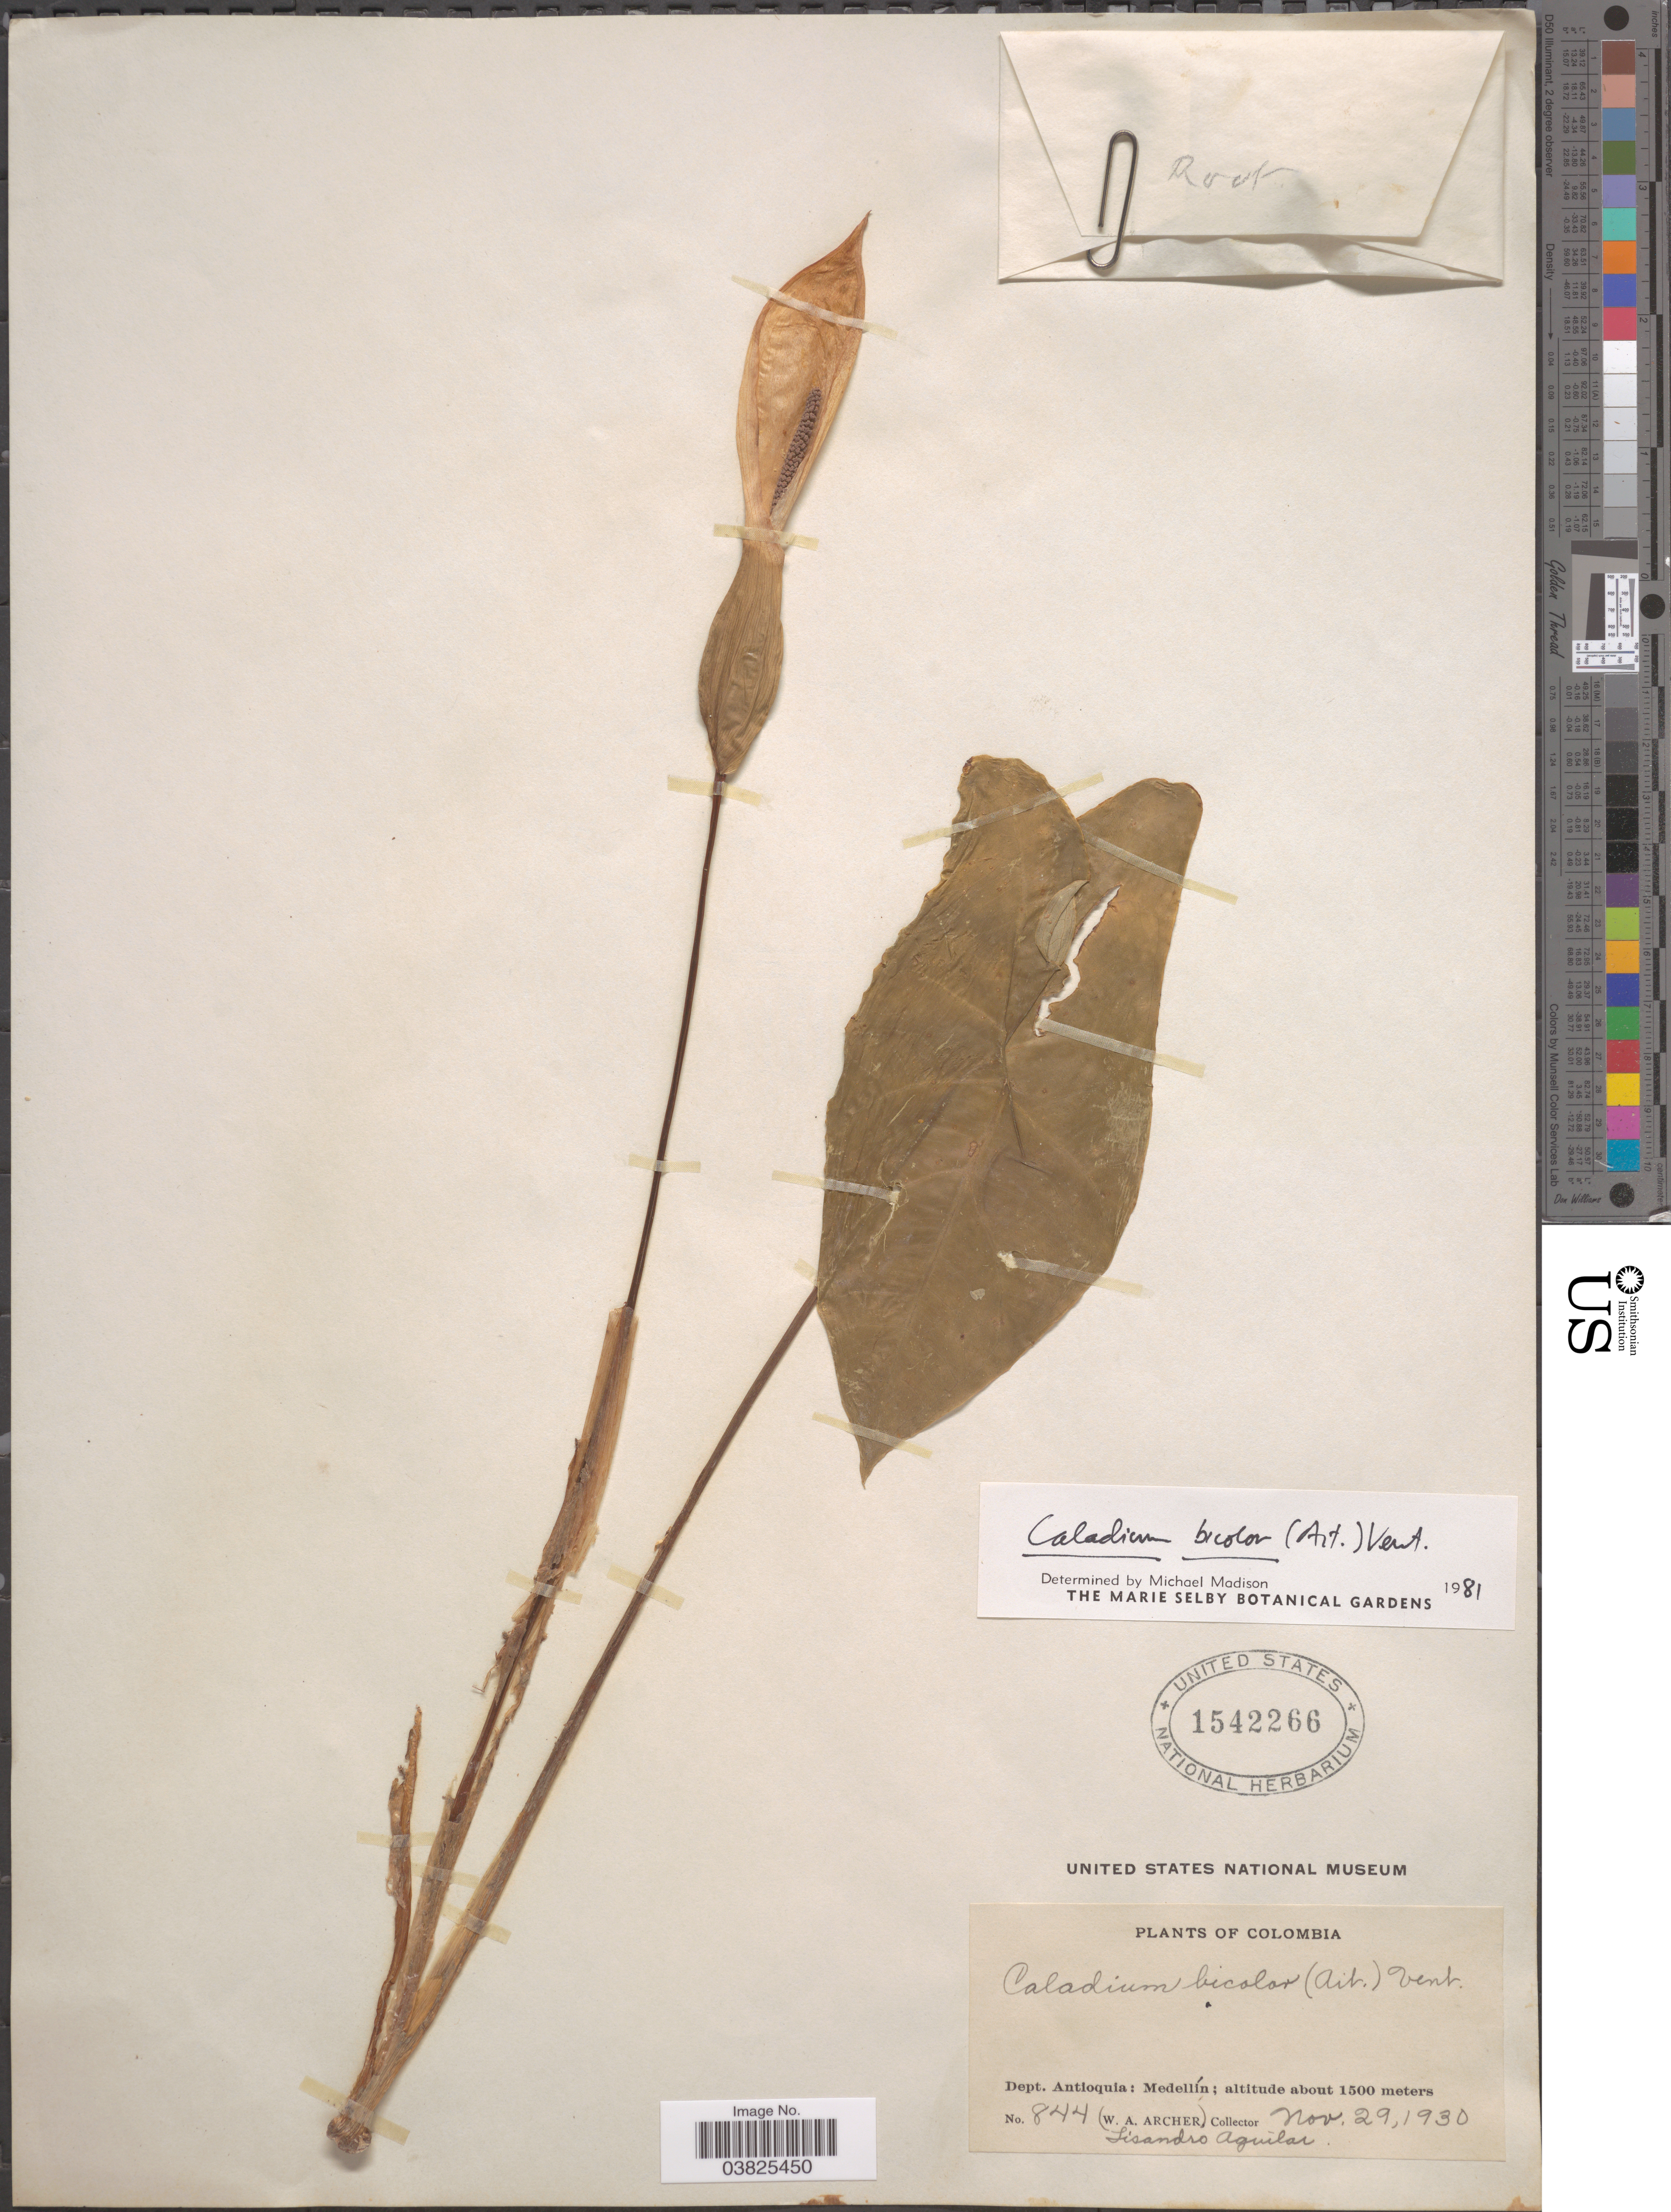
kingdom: Plantae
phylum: Tracheophyta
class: Liliopsida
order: Alismatales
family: Araceae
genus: Caladium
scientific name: Caladium bicolor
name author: (Aiton) Vent.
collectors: L. Aguilar & W. A. Archer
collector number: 844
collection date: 1930-11-29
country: Colombia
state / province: Antioquia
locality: Dept. Antioquia: Medellín.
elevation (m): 1500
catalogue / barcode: US 1542266